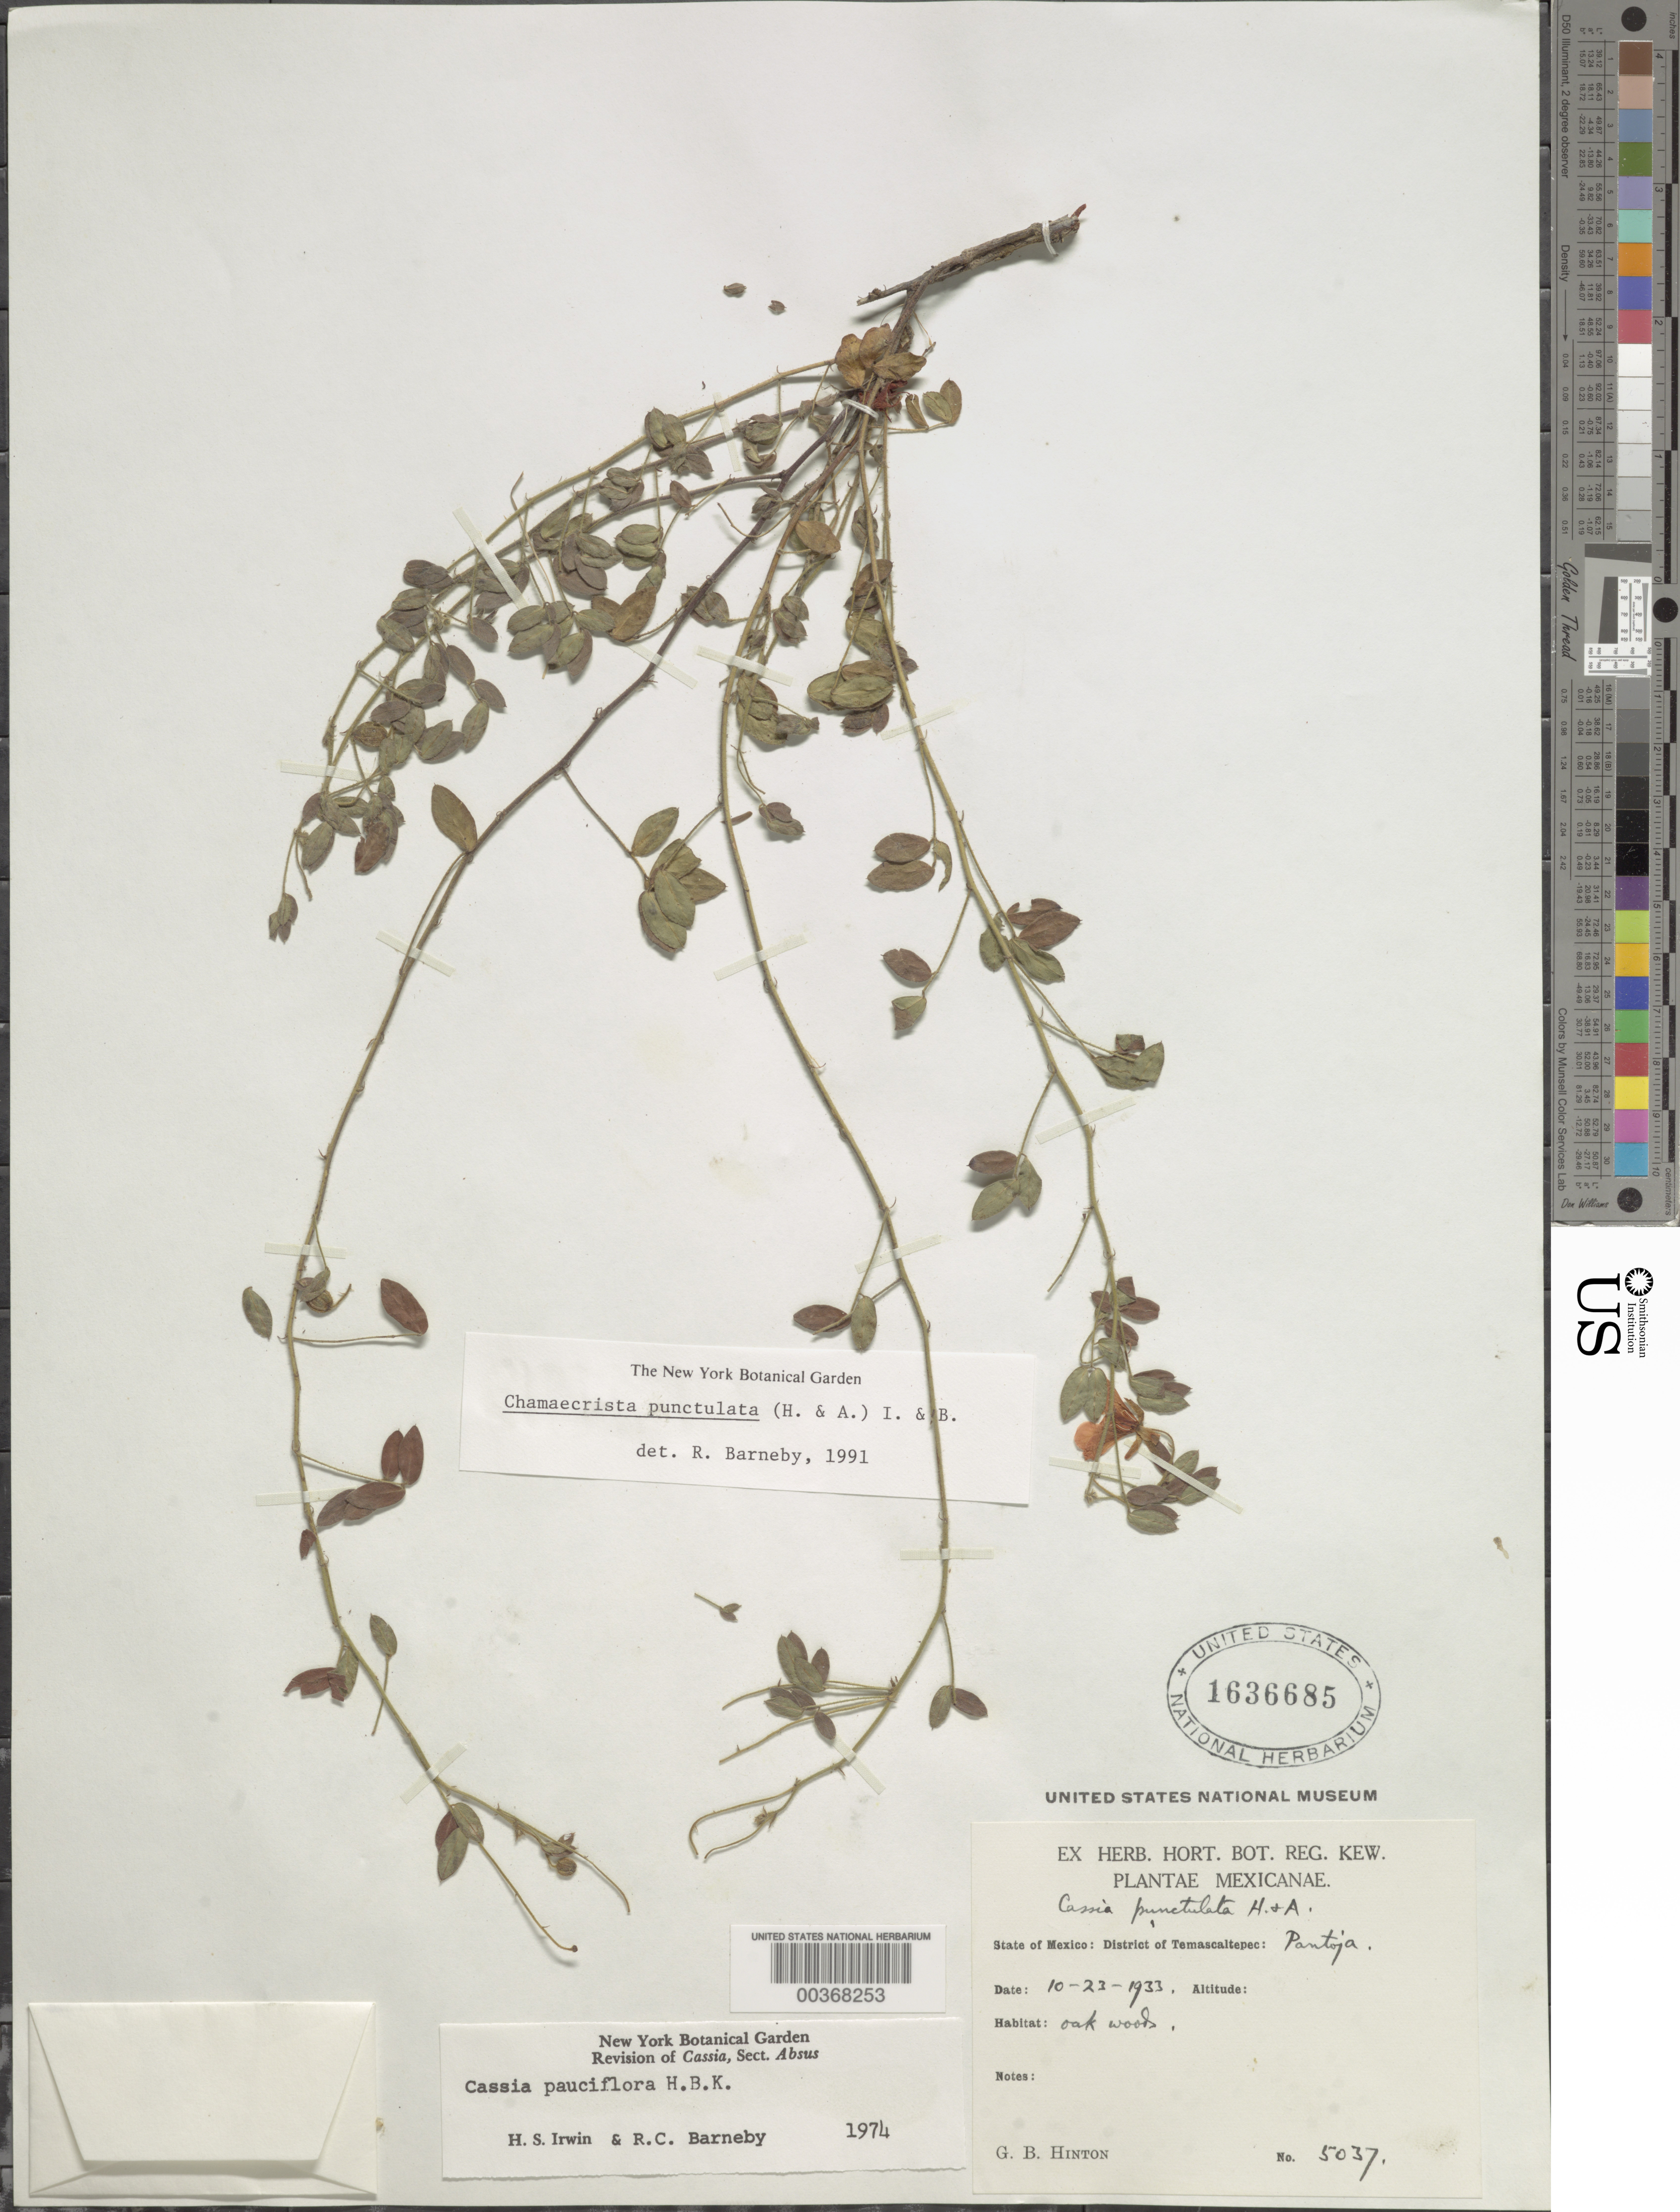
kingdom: Plantae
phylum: Tracheophyta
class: Magnoliopsida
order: Fabales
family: Fabaceae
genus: Chamaecrista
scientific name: Chamaecrista punctulata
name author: (Hook. & Arn.) H.S. Irwin & Barneby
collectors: G. B. Hinton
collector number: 5037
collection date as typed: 23 Oct 1933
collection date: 1933-10-23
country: Mexico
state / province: México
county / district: Temascaltepec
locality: Pantoja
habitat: Woods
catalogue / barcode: US 1636685